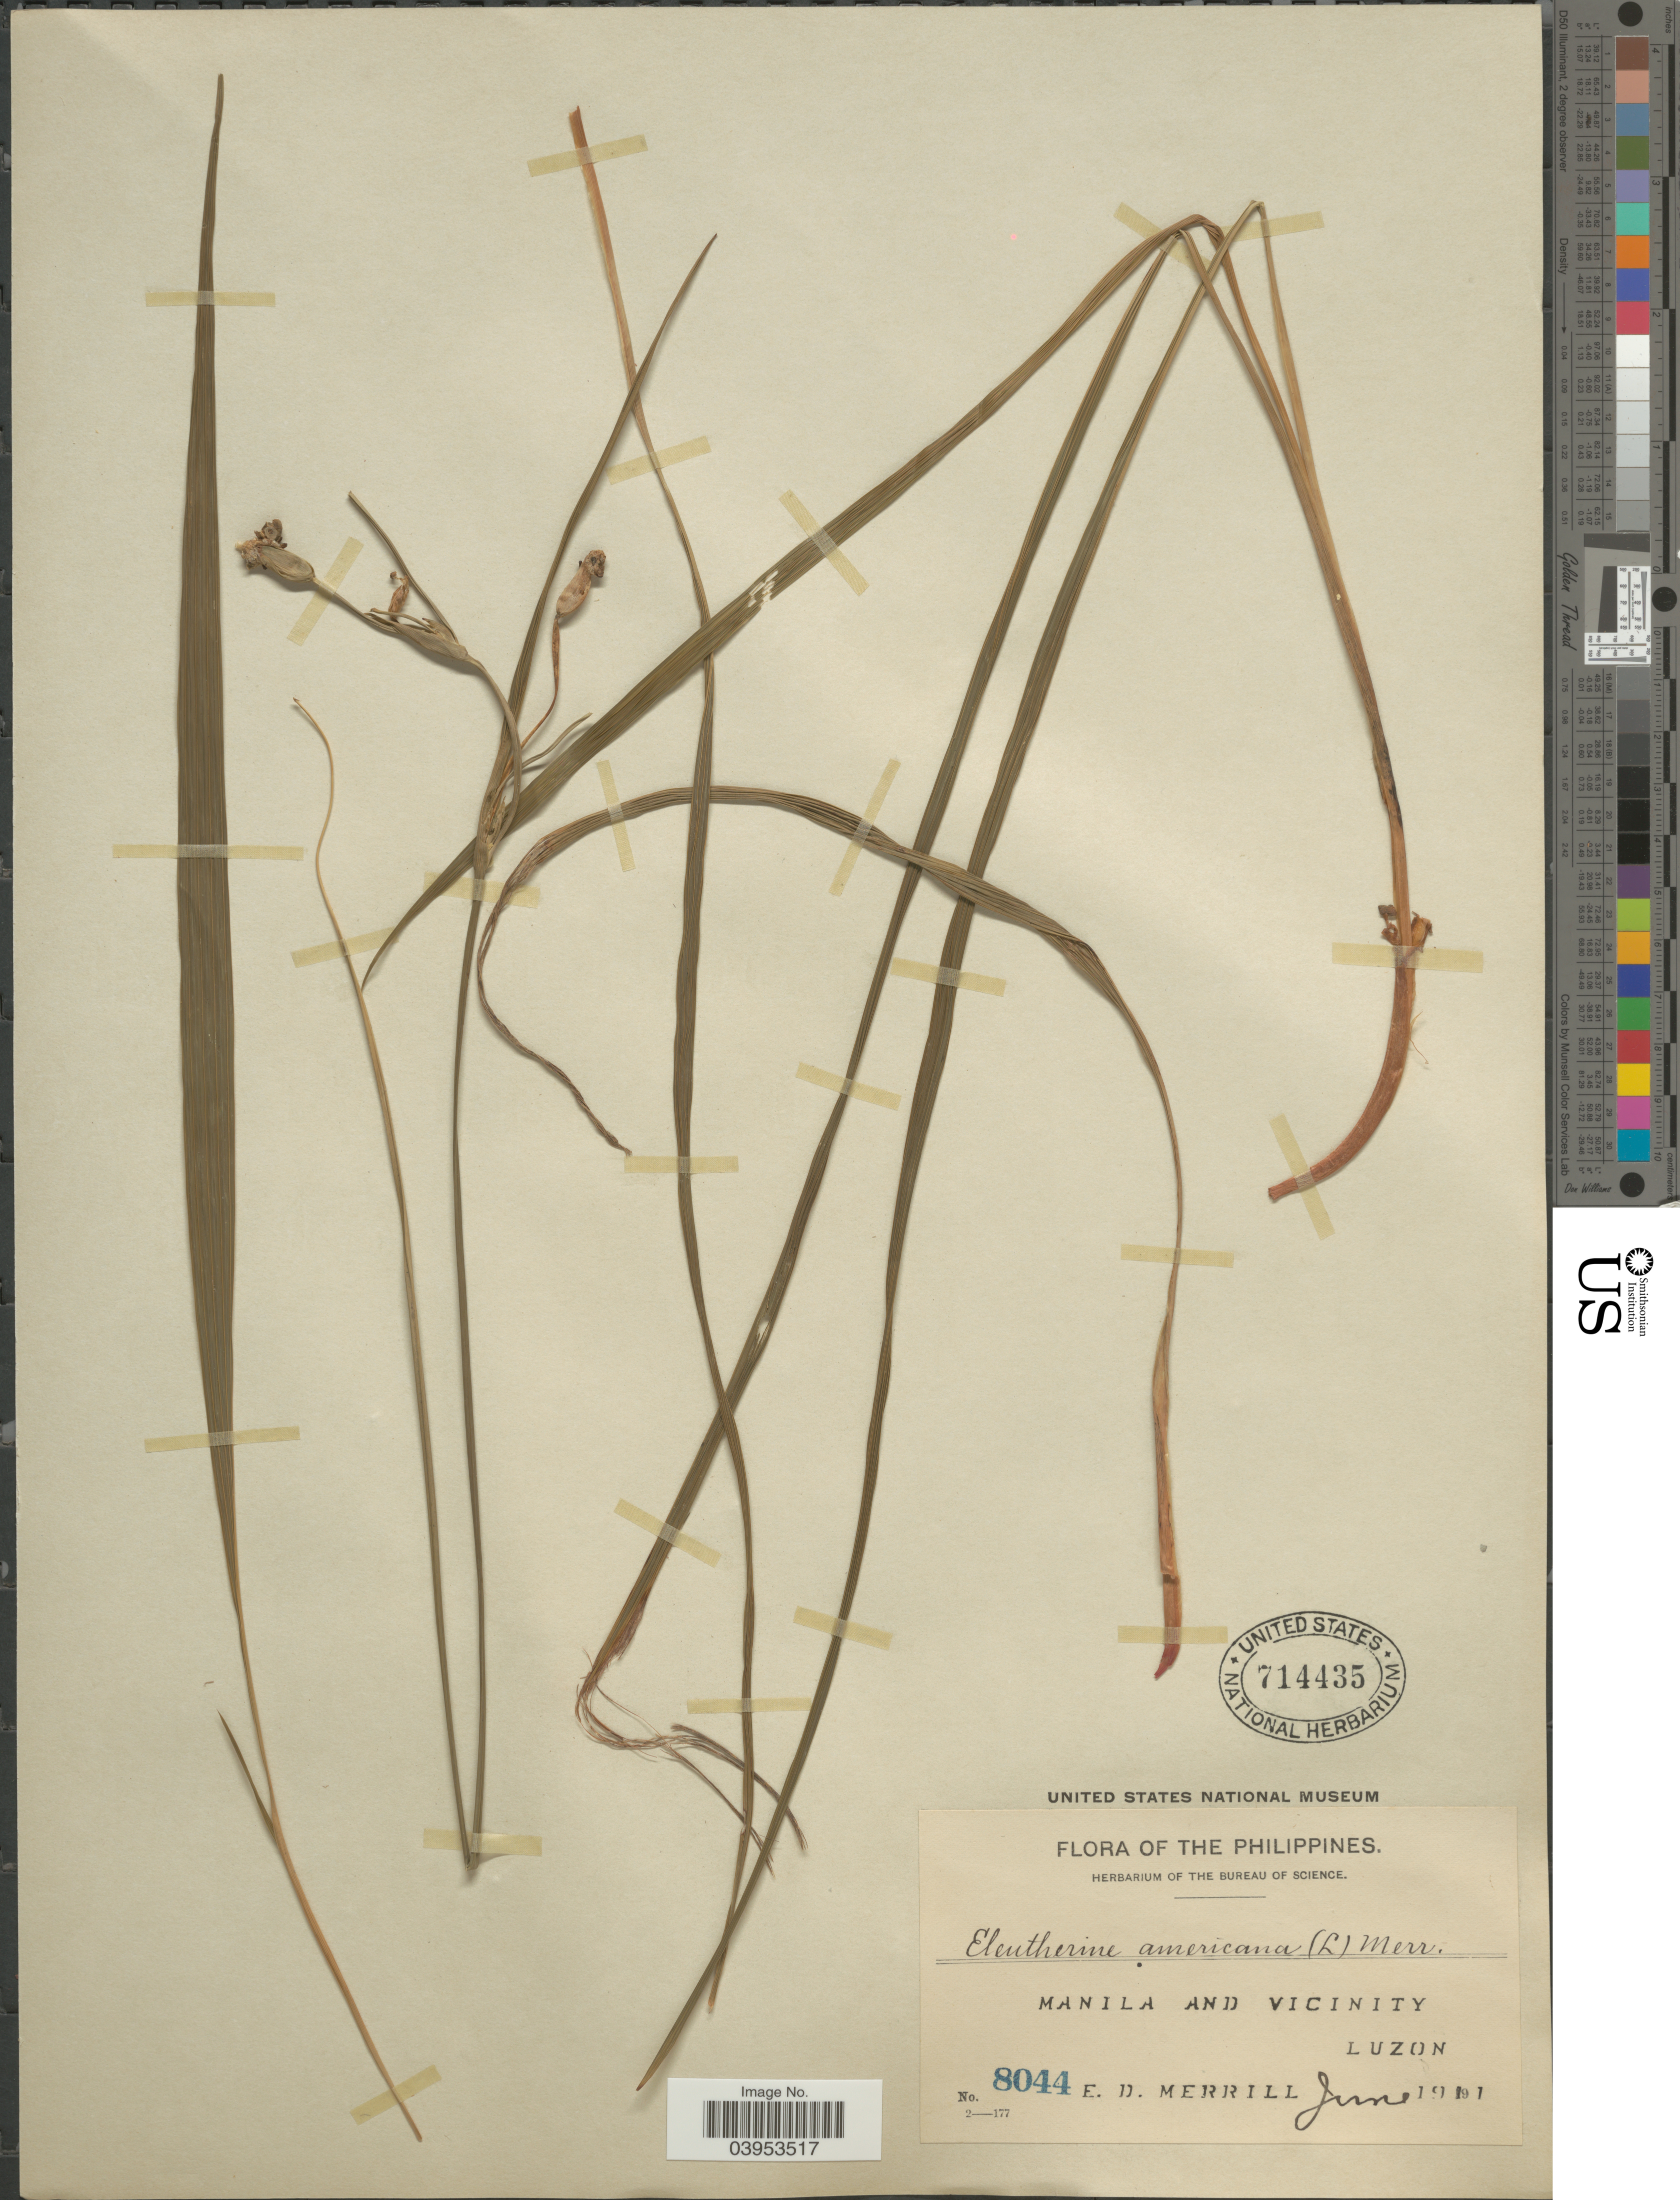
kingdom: Plantae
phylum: Tracheophyta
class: Liliopsida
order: Asparagales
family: Iridaceae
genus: Eleutherine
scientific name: Eleutherine plicata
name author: Klatt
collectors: E. D. Merrill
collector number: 8044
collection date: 1911-06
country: Philippines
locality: Manila and Vicinity. Luzon.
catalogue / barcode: US 714435